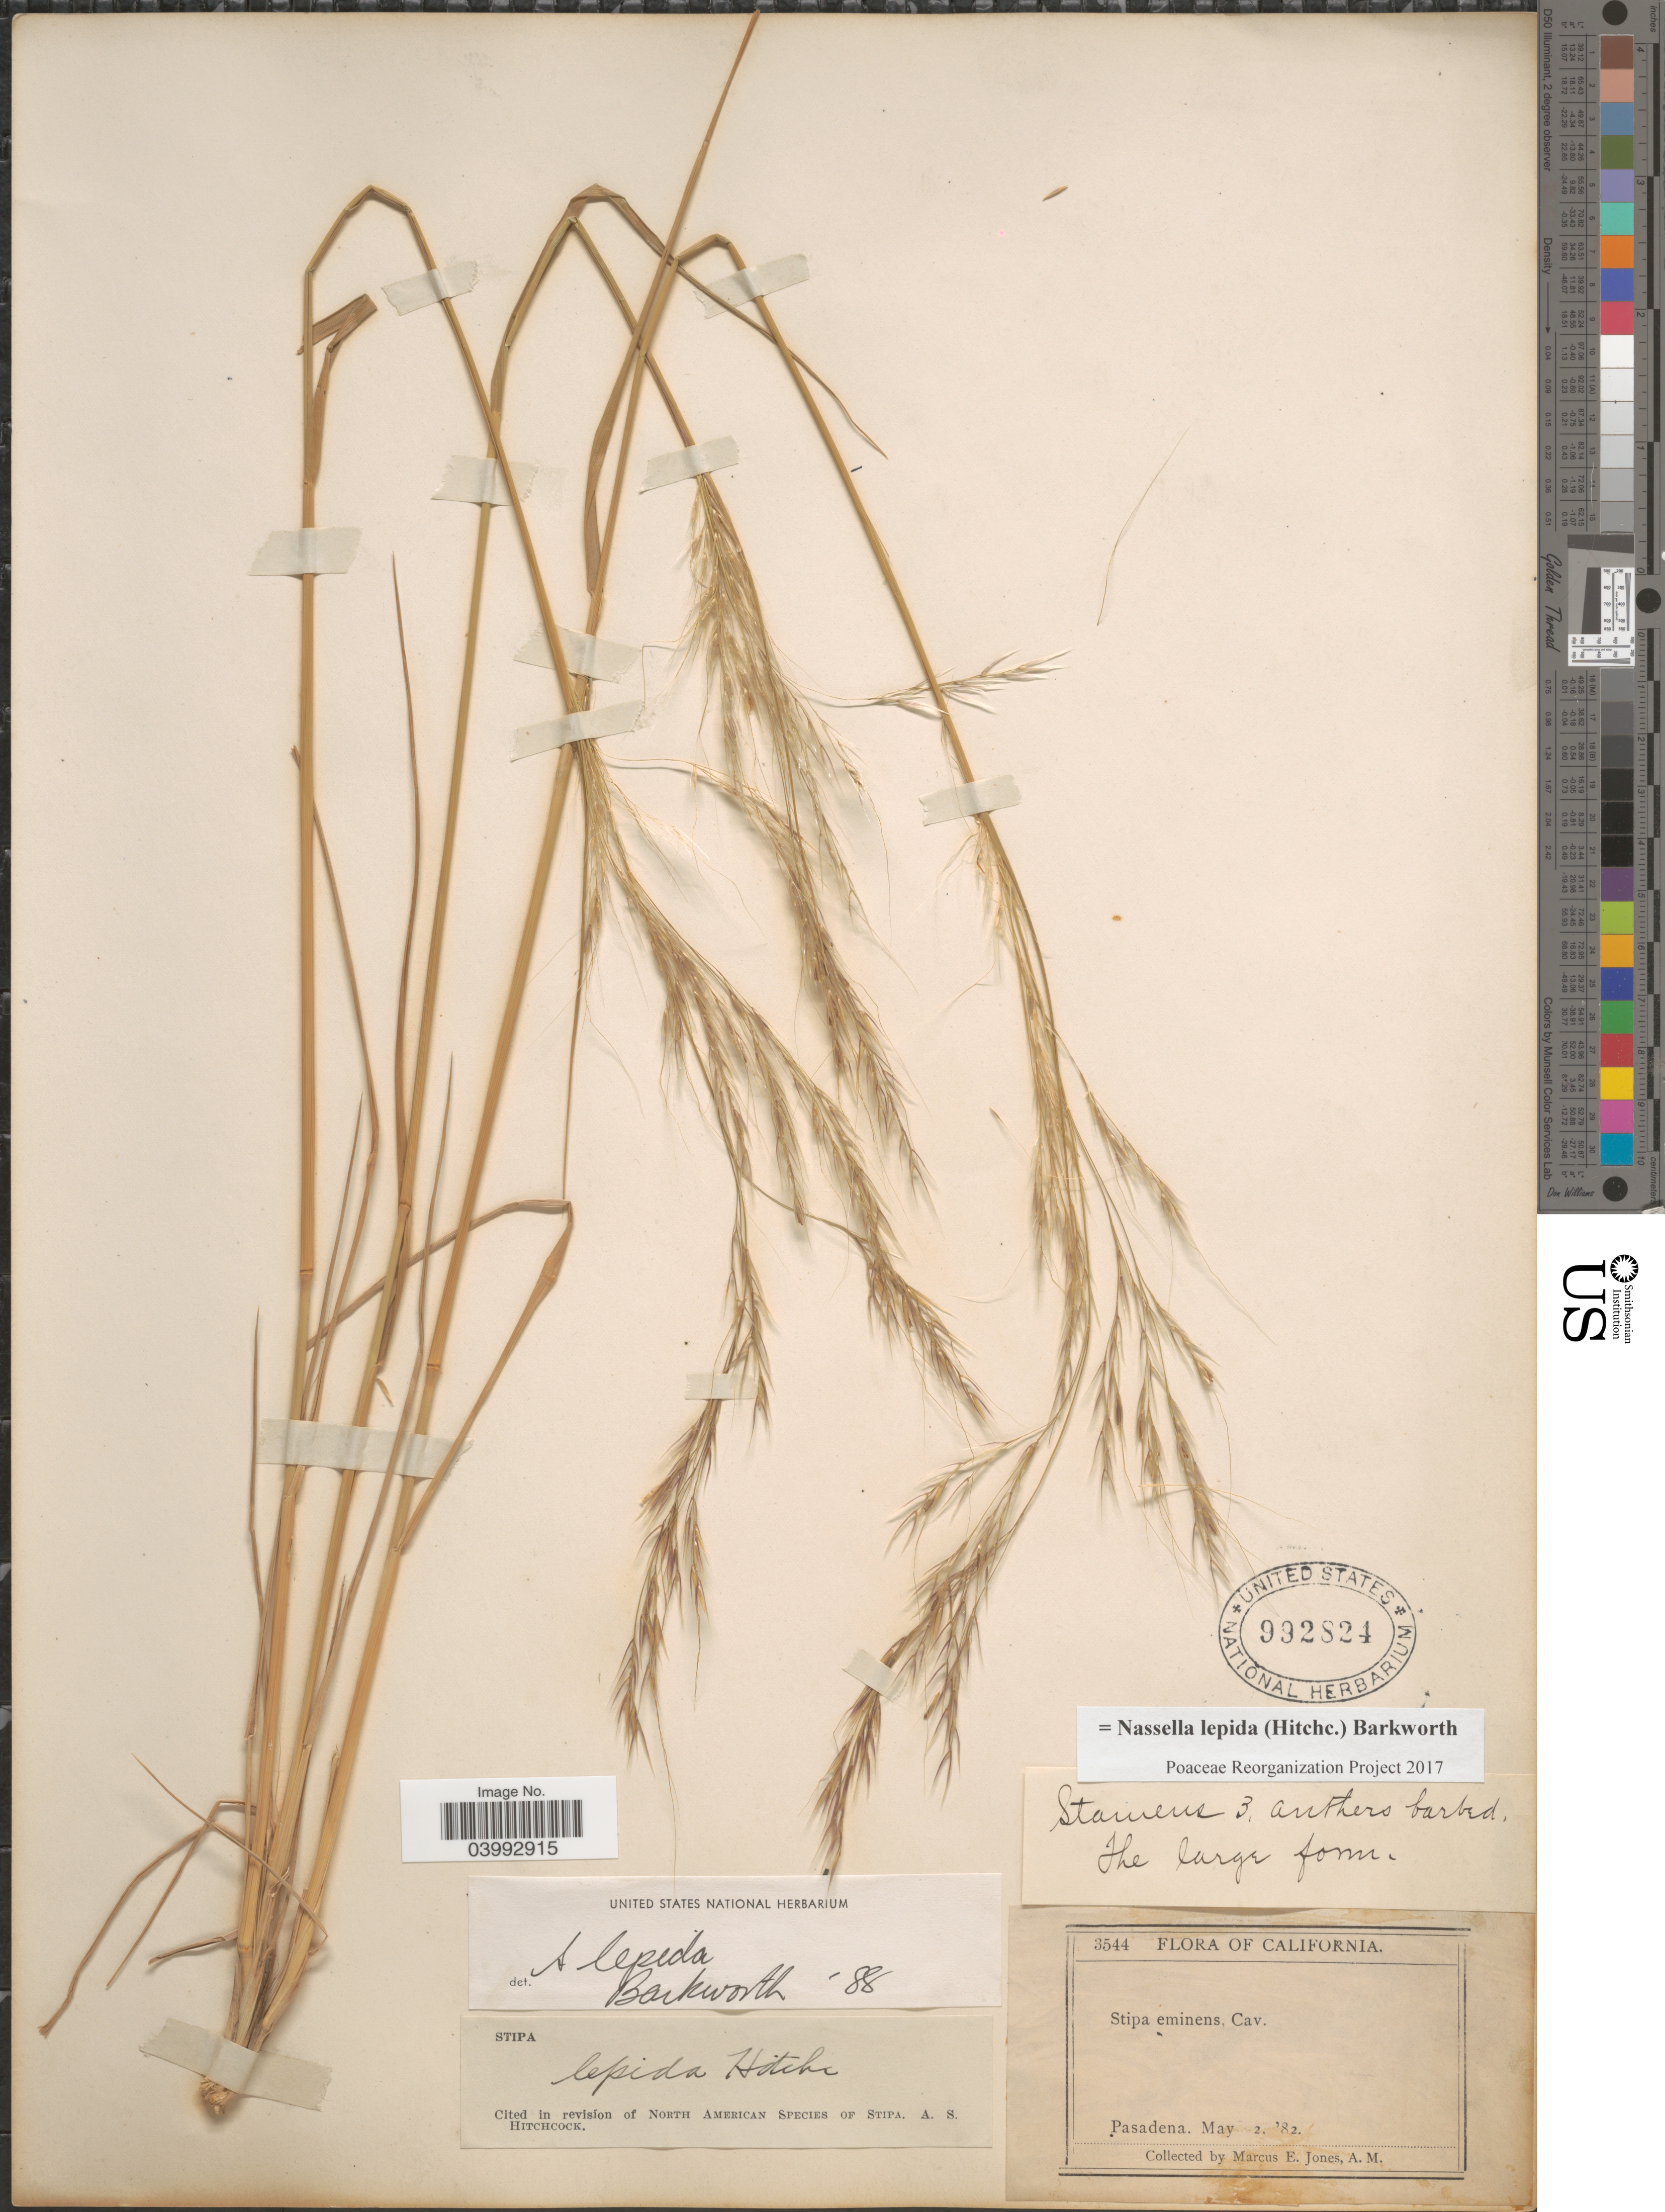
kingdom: Plantae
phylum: Tracheophyta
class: Liliopsida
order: Poales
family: Poaceae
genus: Nassella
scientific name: Nassella lepida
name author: (Hitchc.) Barkworth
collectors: M. E. Jones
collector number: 3544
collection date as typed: Transcribed d/m/y: 2/5/82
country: United States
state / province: California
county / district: Los Angeles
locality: Pasadena.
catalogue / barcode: US 992824